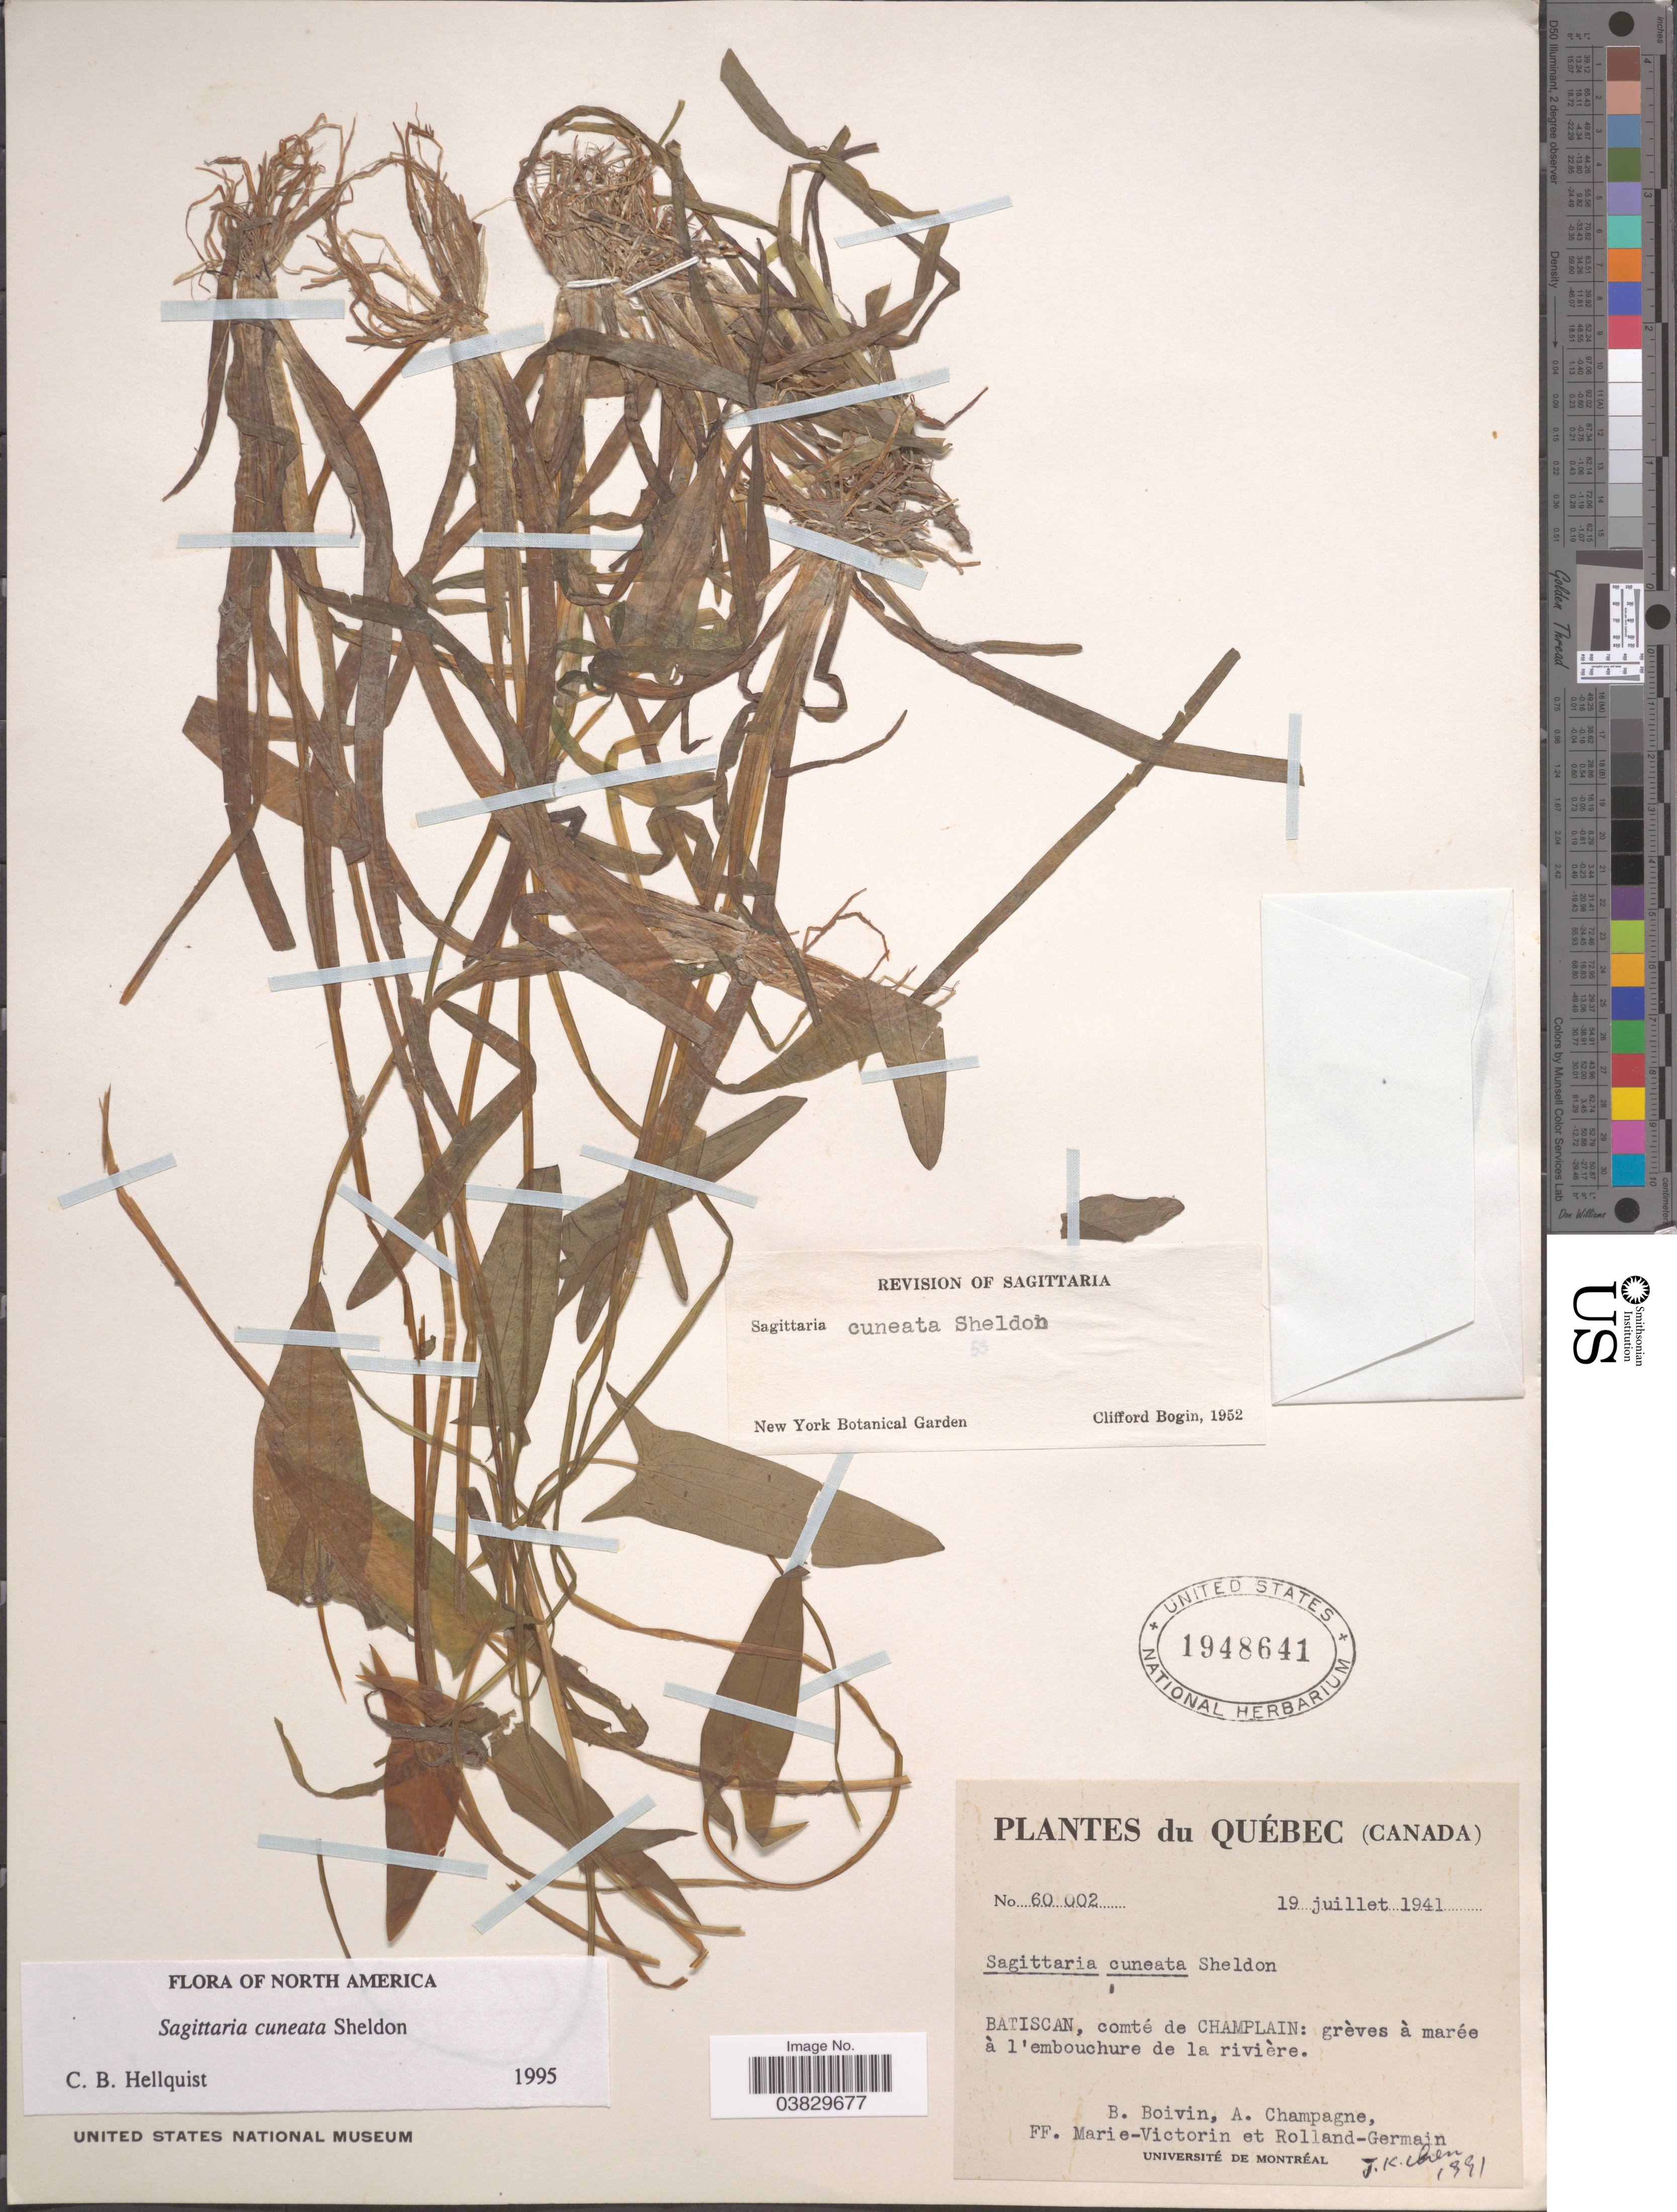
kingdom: Plantae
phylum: Tracheophyta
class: Liliopsida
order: Alismatales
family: Alismataceae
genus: Sagittaria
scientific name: Sagittaria cuneata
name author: E. Sheld.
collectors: J. R. B. Boivin, A. Champagne, F. Marie-Victorin & Rolland-Germain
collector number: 60002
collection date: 1941-07-19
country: Canada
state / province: Quebec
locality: Batiscan, comté de Champlain: grèves à marée à l'embouchure de la rivière.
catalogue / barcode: US 1948641